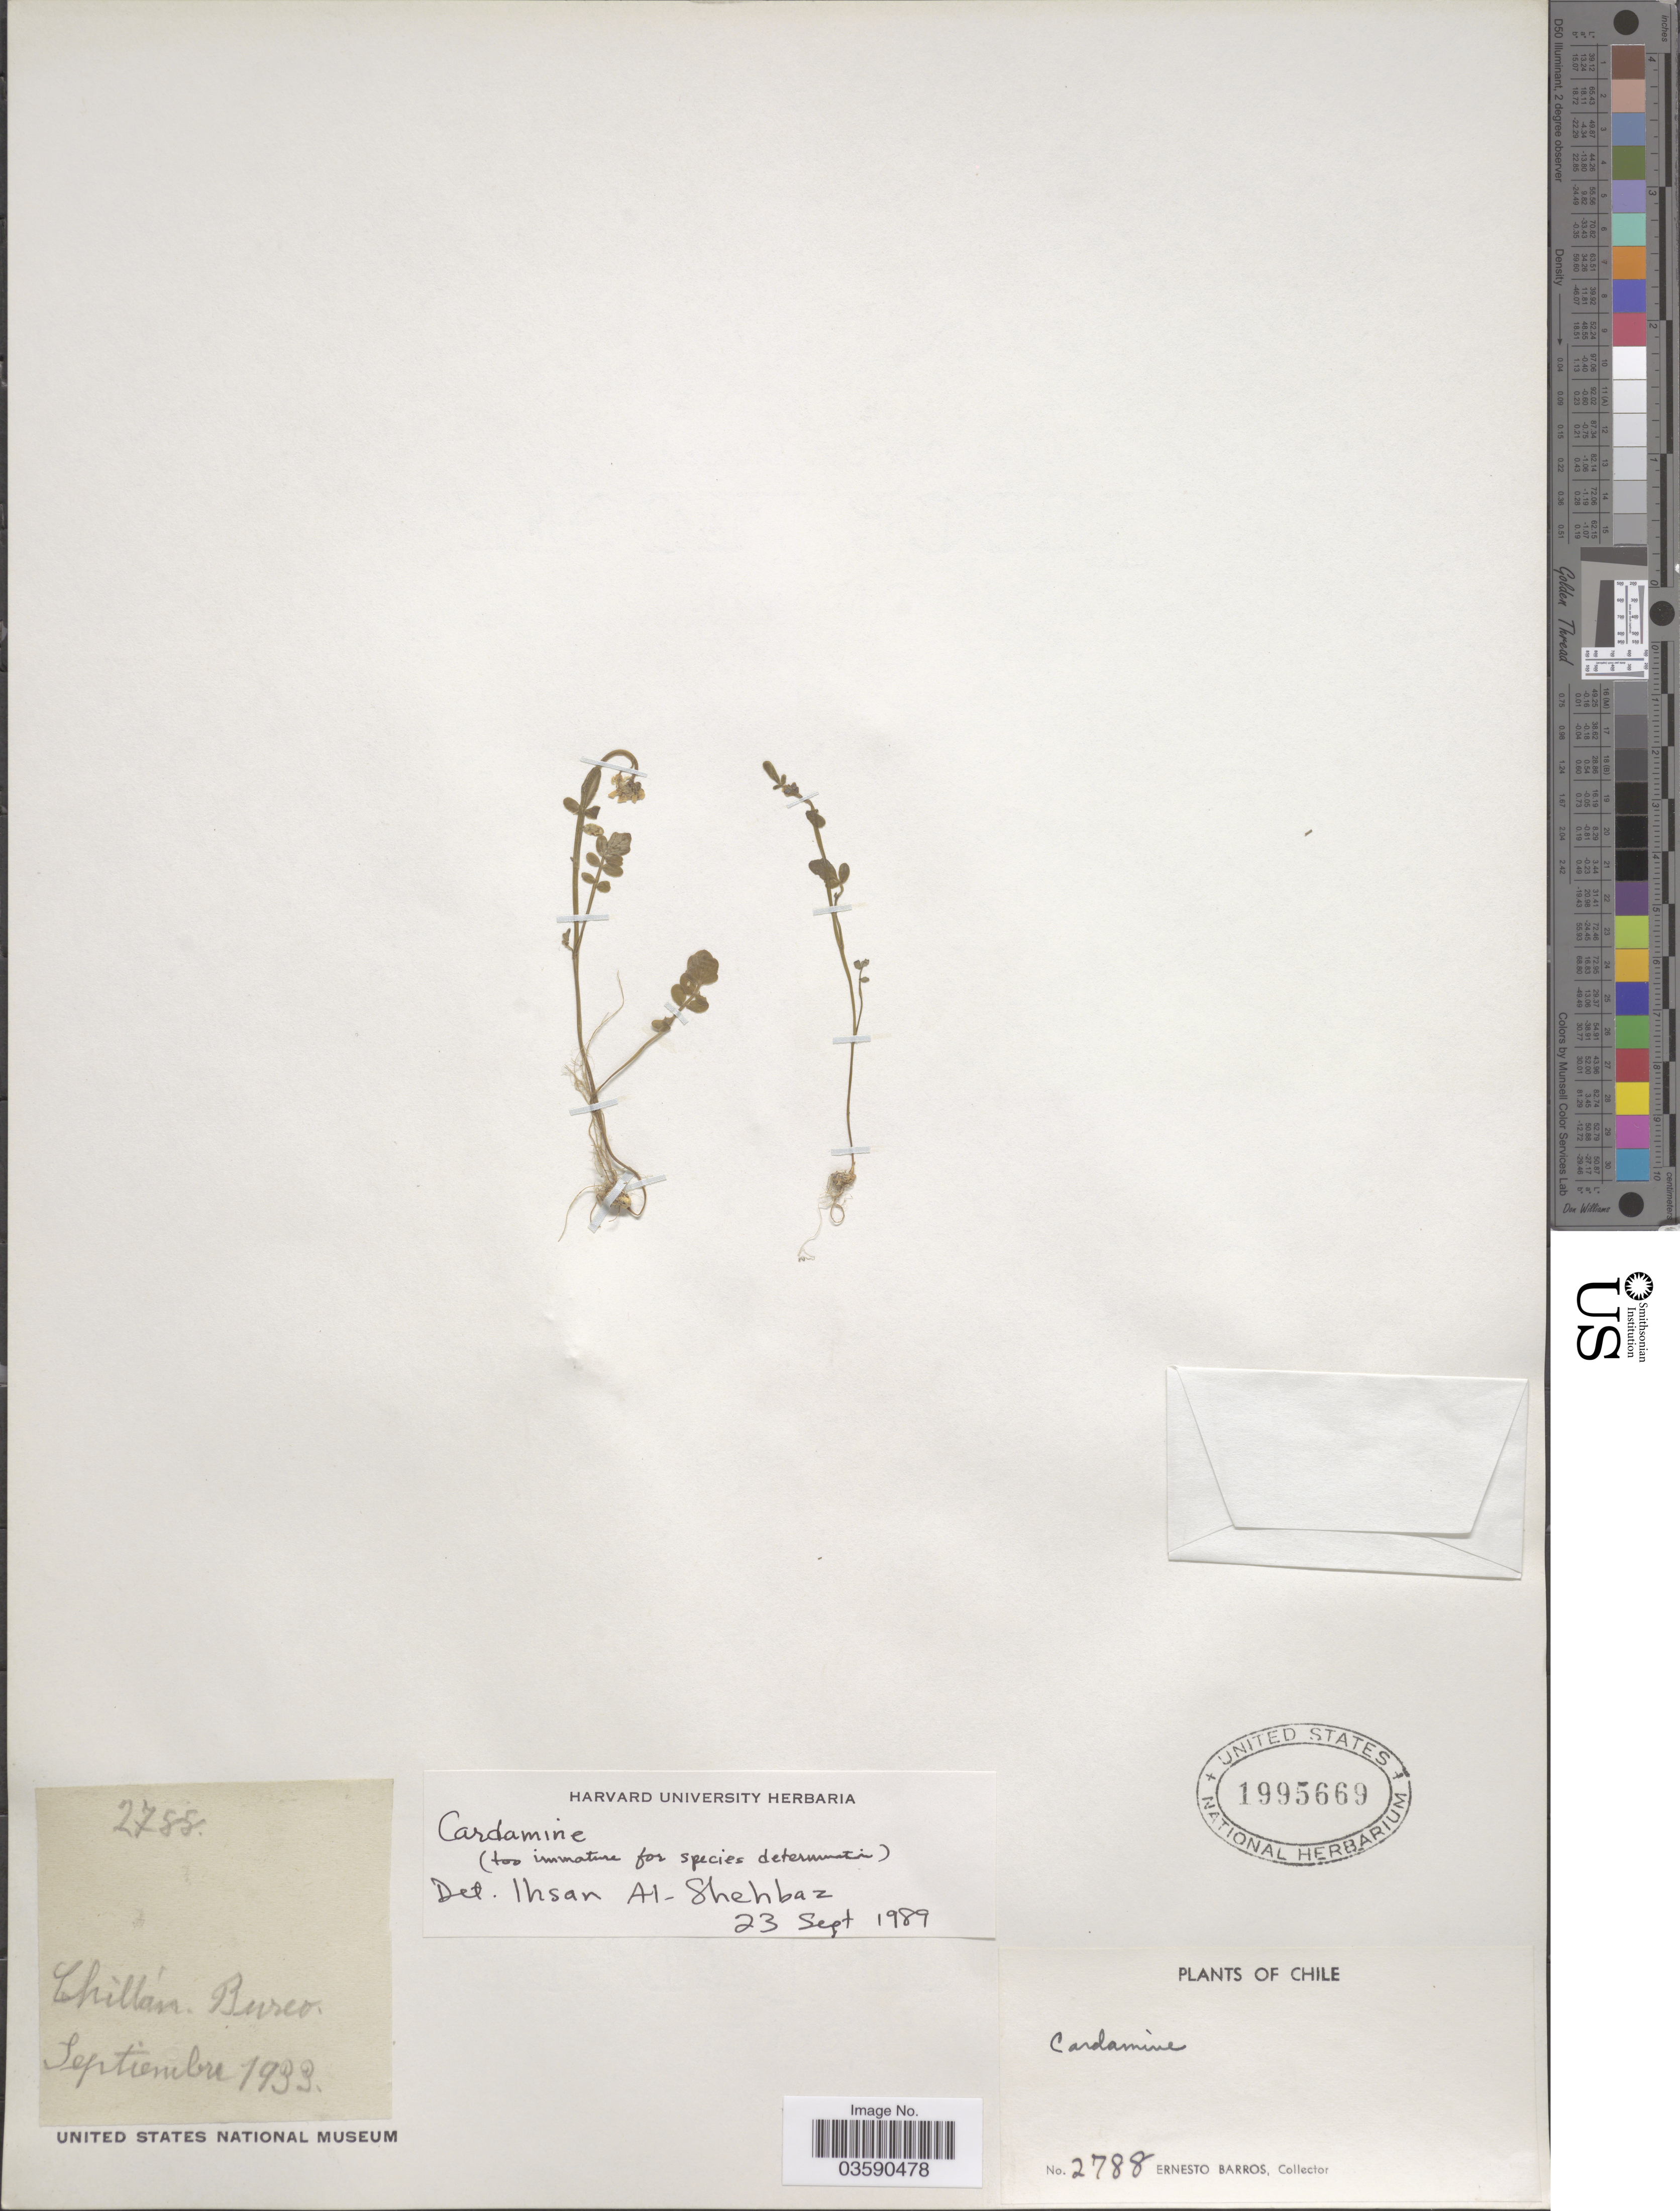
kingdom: Plantae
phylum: Tracheophyta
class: Magnoliopsida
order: Brassicales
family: Brassicaceae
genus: Cardamine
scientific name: Cardamine sp.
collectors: E. Barros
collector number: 2788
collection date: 1933-09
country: Chile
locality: Chillán Busco.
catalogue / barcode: US 1995669